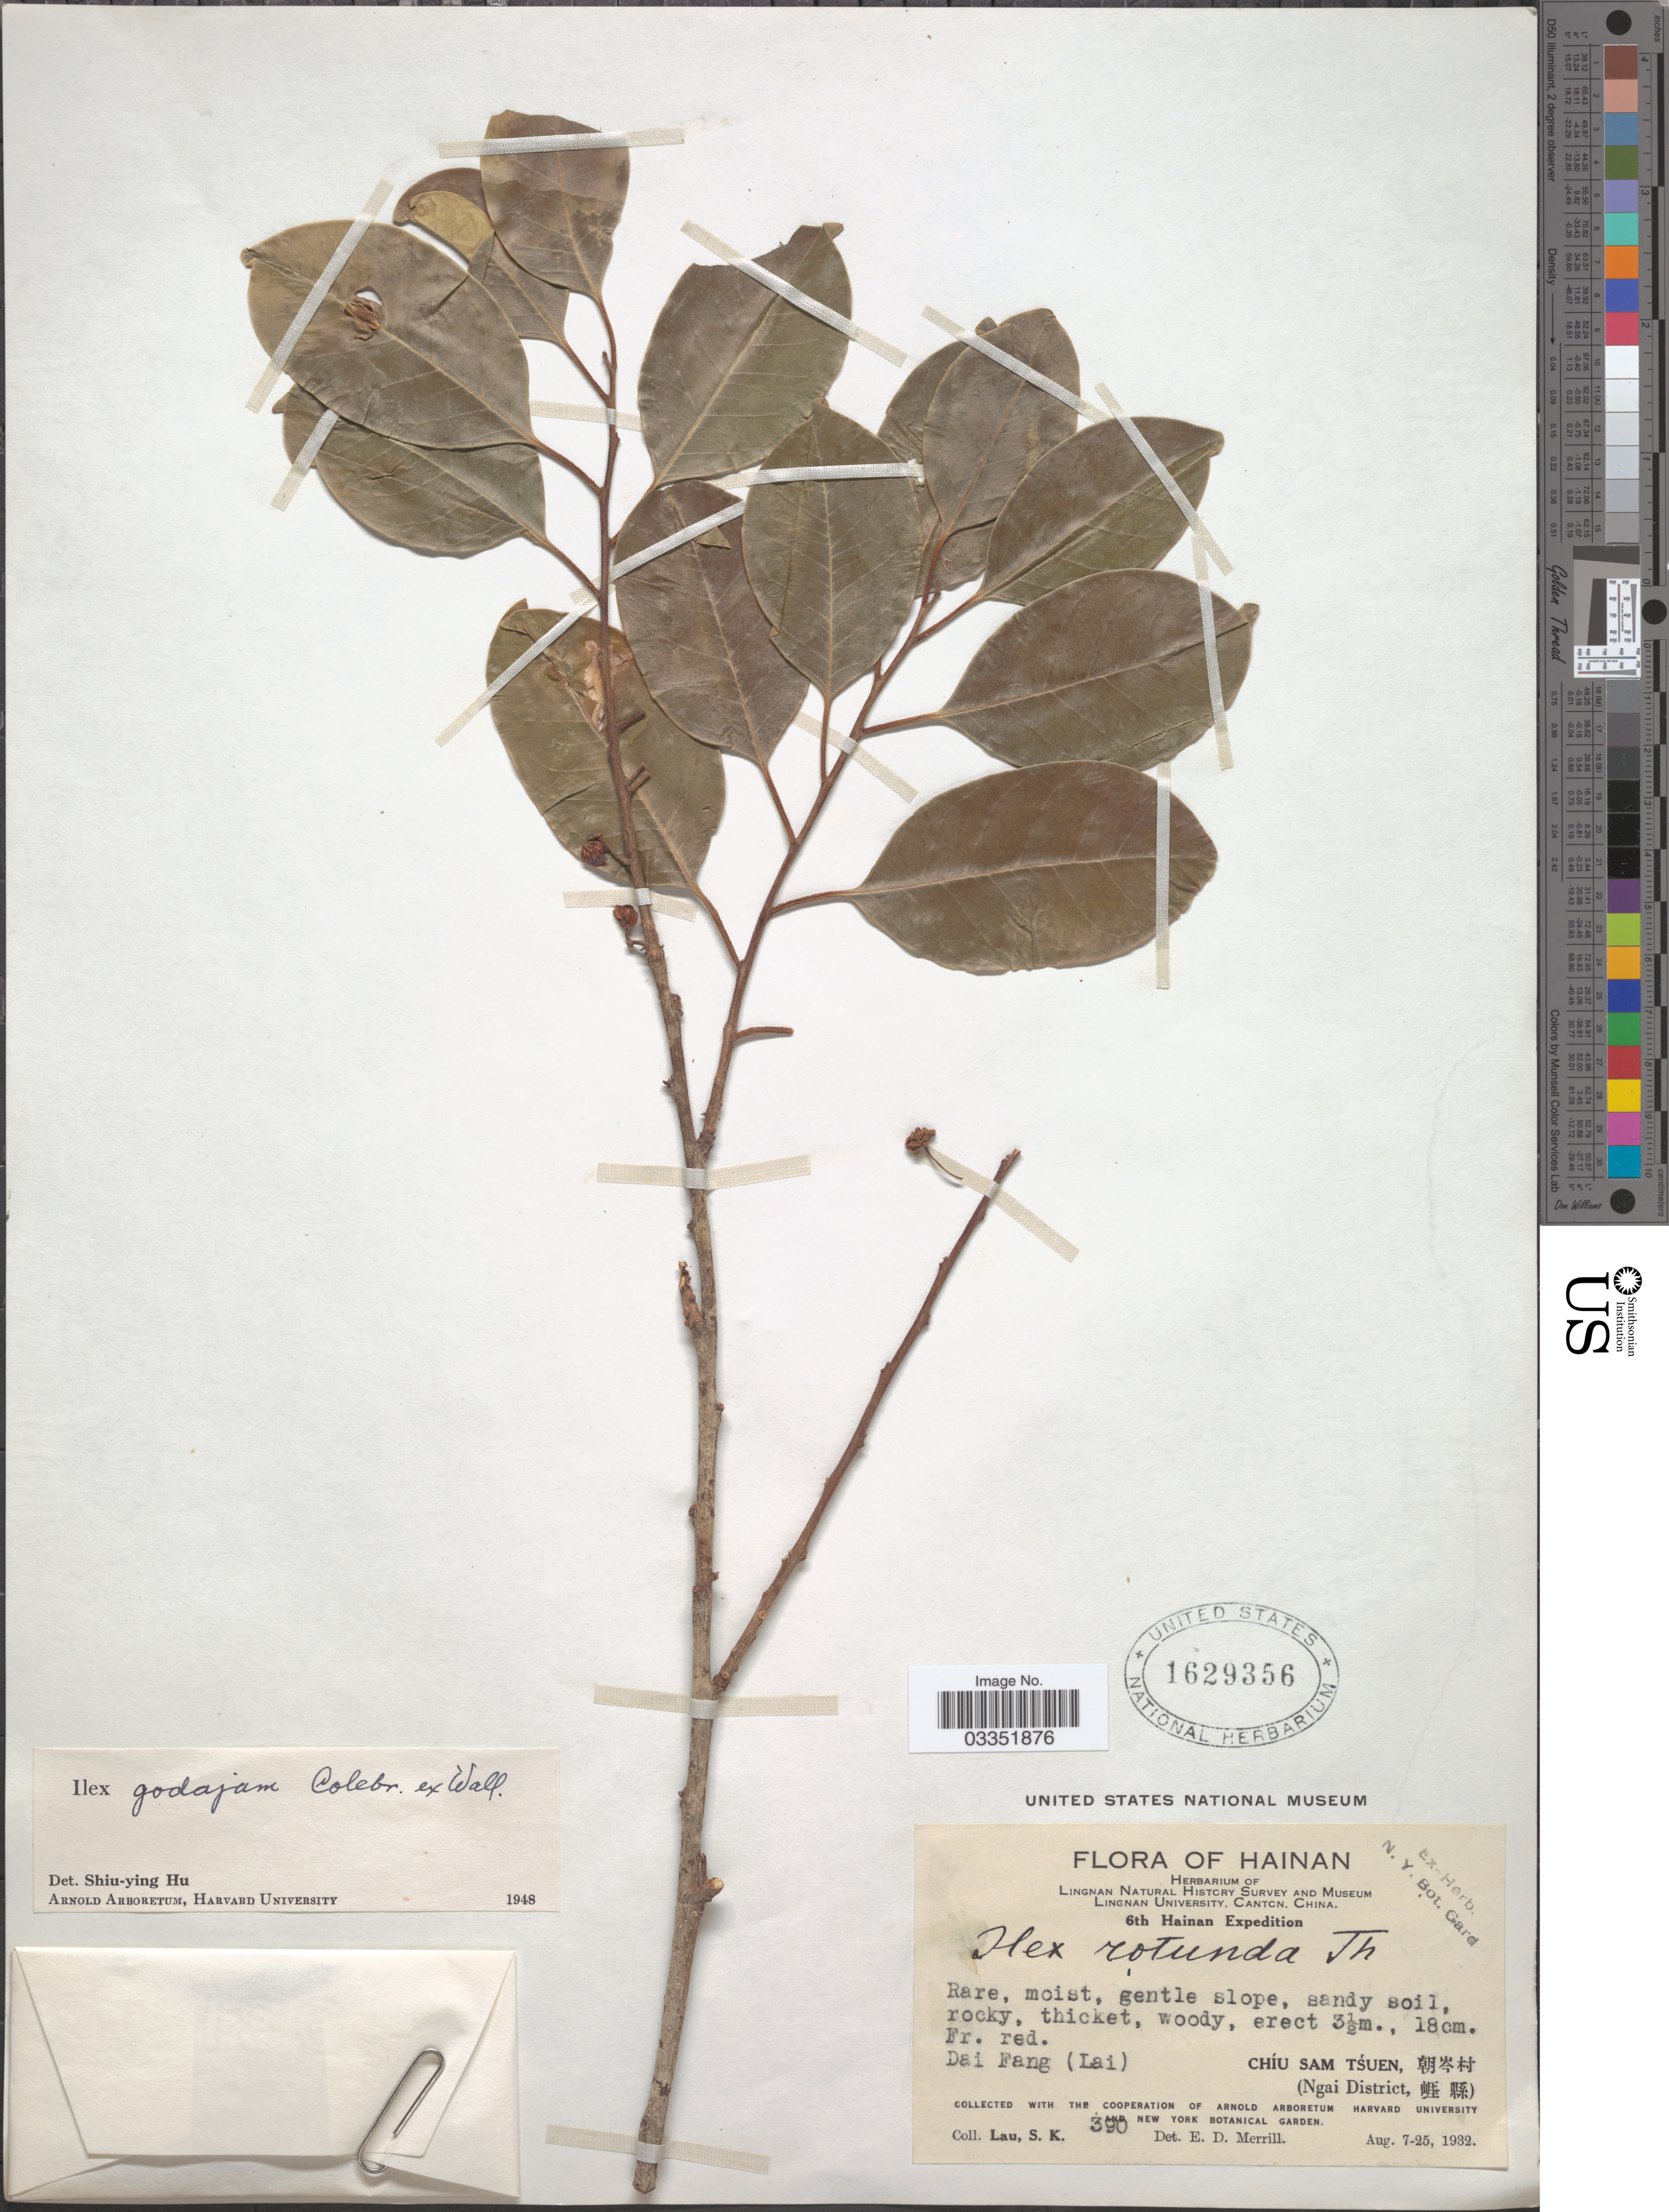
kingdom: Plantae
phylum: Tracheophyta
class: Magnoliopsida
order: Aquifoliales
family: Aquifoliaceae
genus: Ilex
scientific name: Ilex godajam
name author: Wall. ex Hook. f.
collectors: S. K. Lau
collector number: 390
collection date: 1932-08-07/1932-08-25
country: China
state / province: Hainan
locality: Chíu Sam Tsuen. (Ngai District).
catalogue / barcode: US 1629356